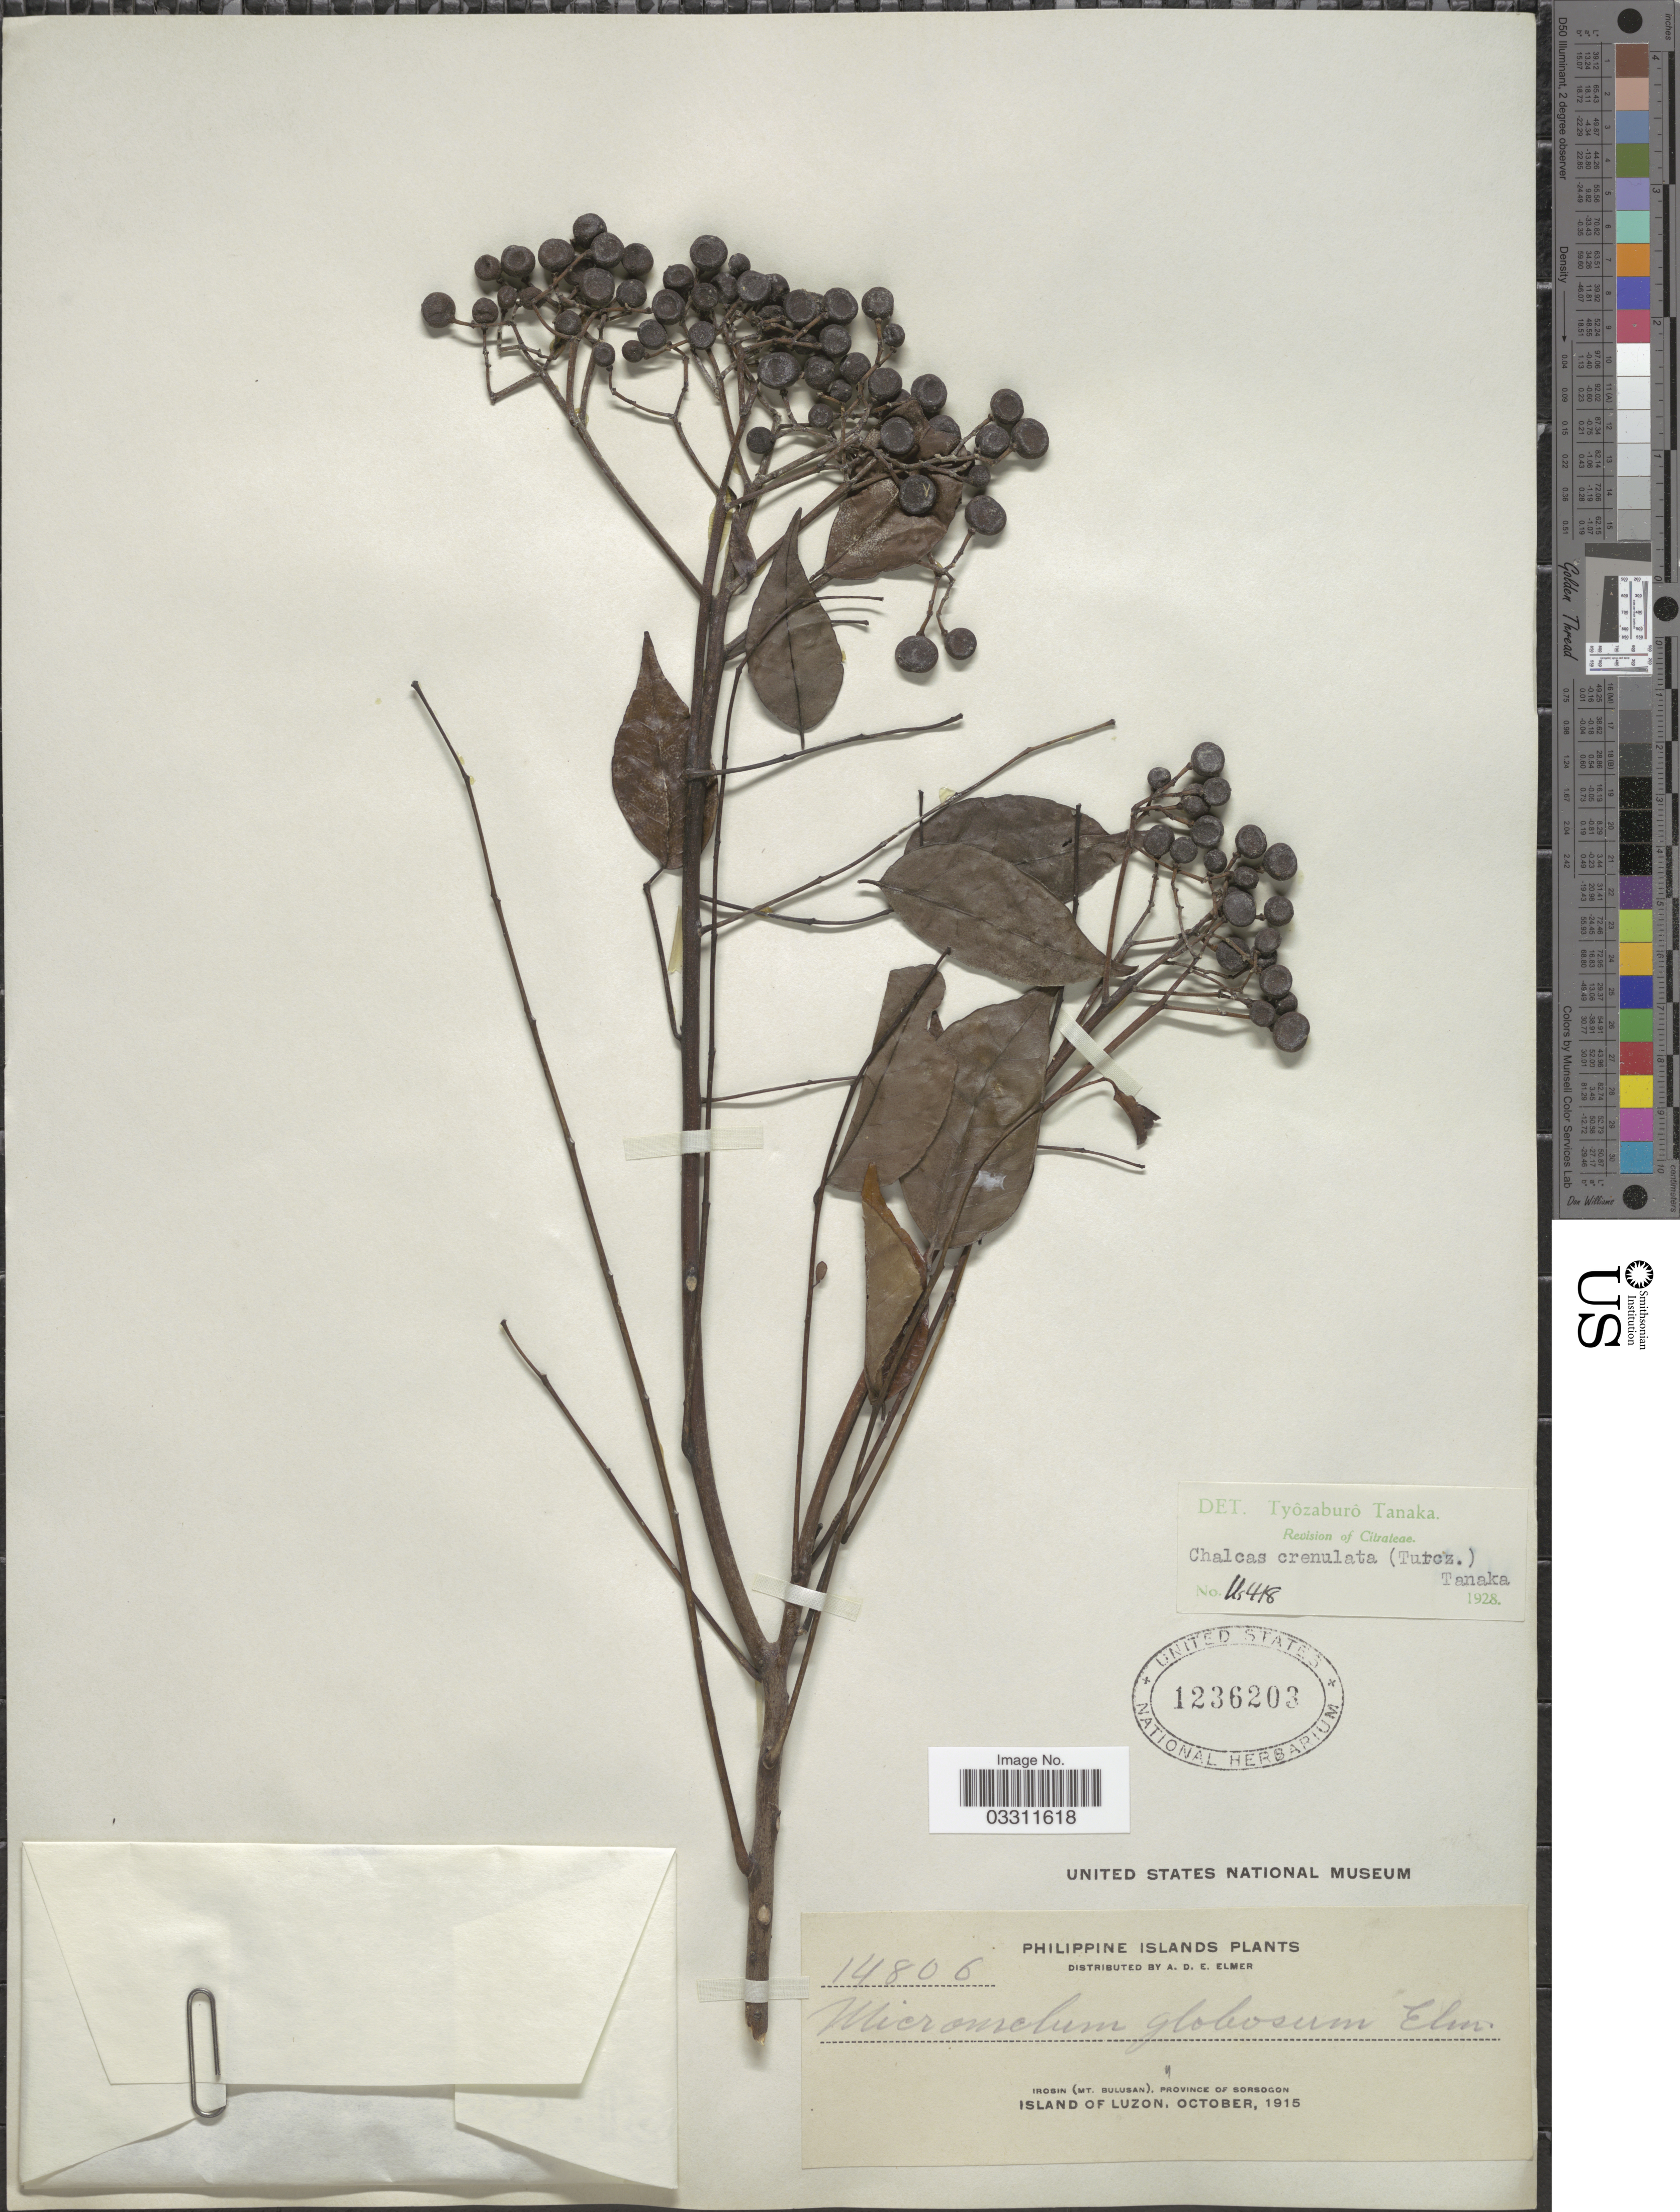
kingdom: Plantae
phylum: Tracheophyta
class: Magnoliopsida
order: Sapindales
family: Rutaceae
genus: Murraya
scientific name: Murraya crenulata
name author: (Turcz.) Oliv.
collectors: A. D. E. Elmer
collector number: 14806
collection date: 1915-10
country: Philippines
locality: Philippine Islands. Irosin (Mt. Bulusan), Province of Sorsogon. Island of Luzon.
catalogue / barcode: US 1236203